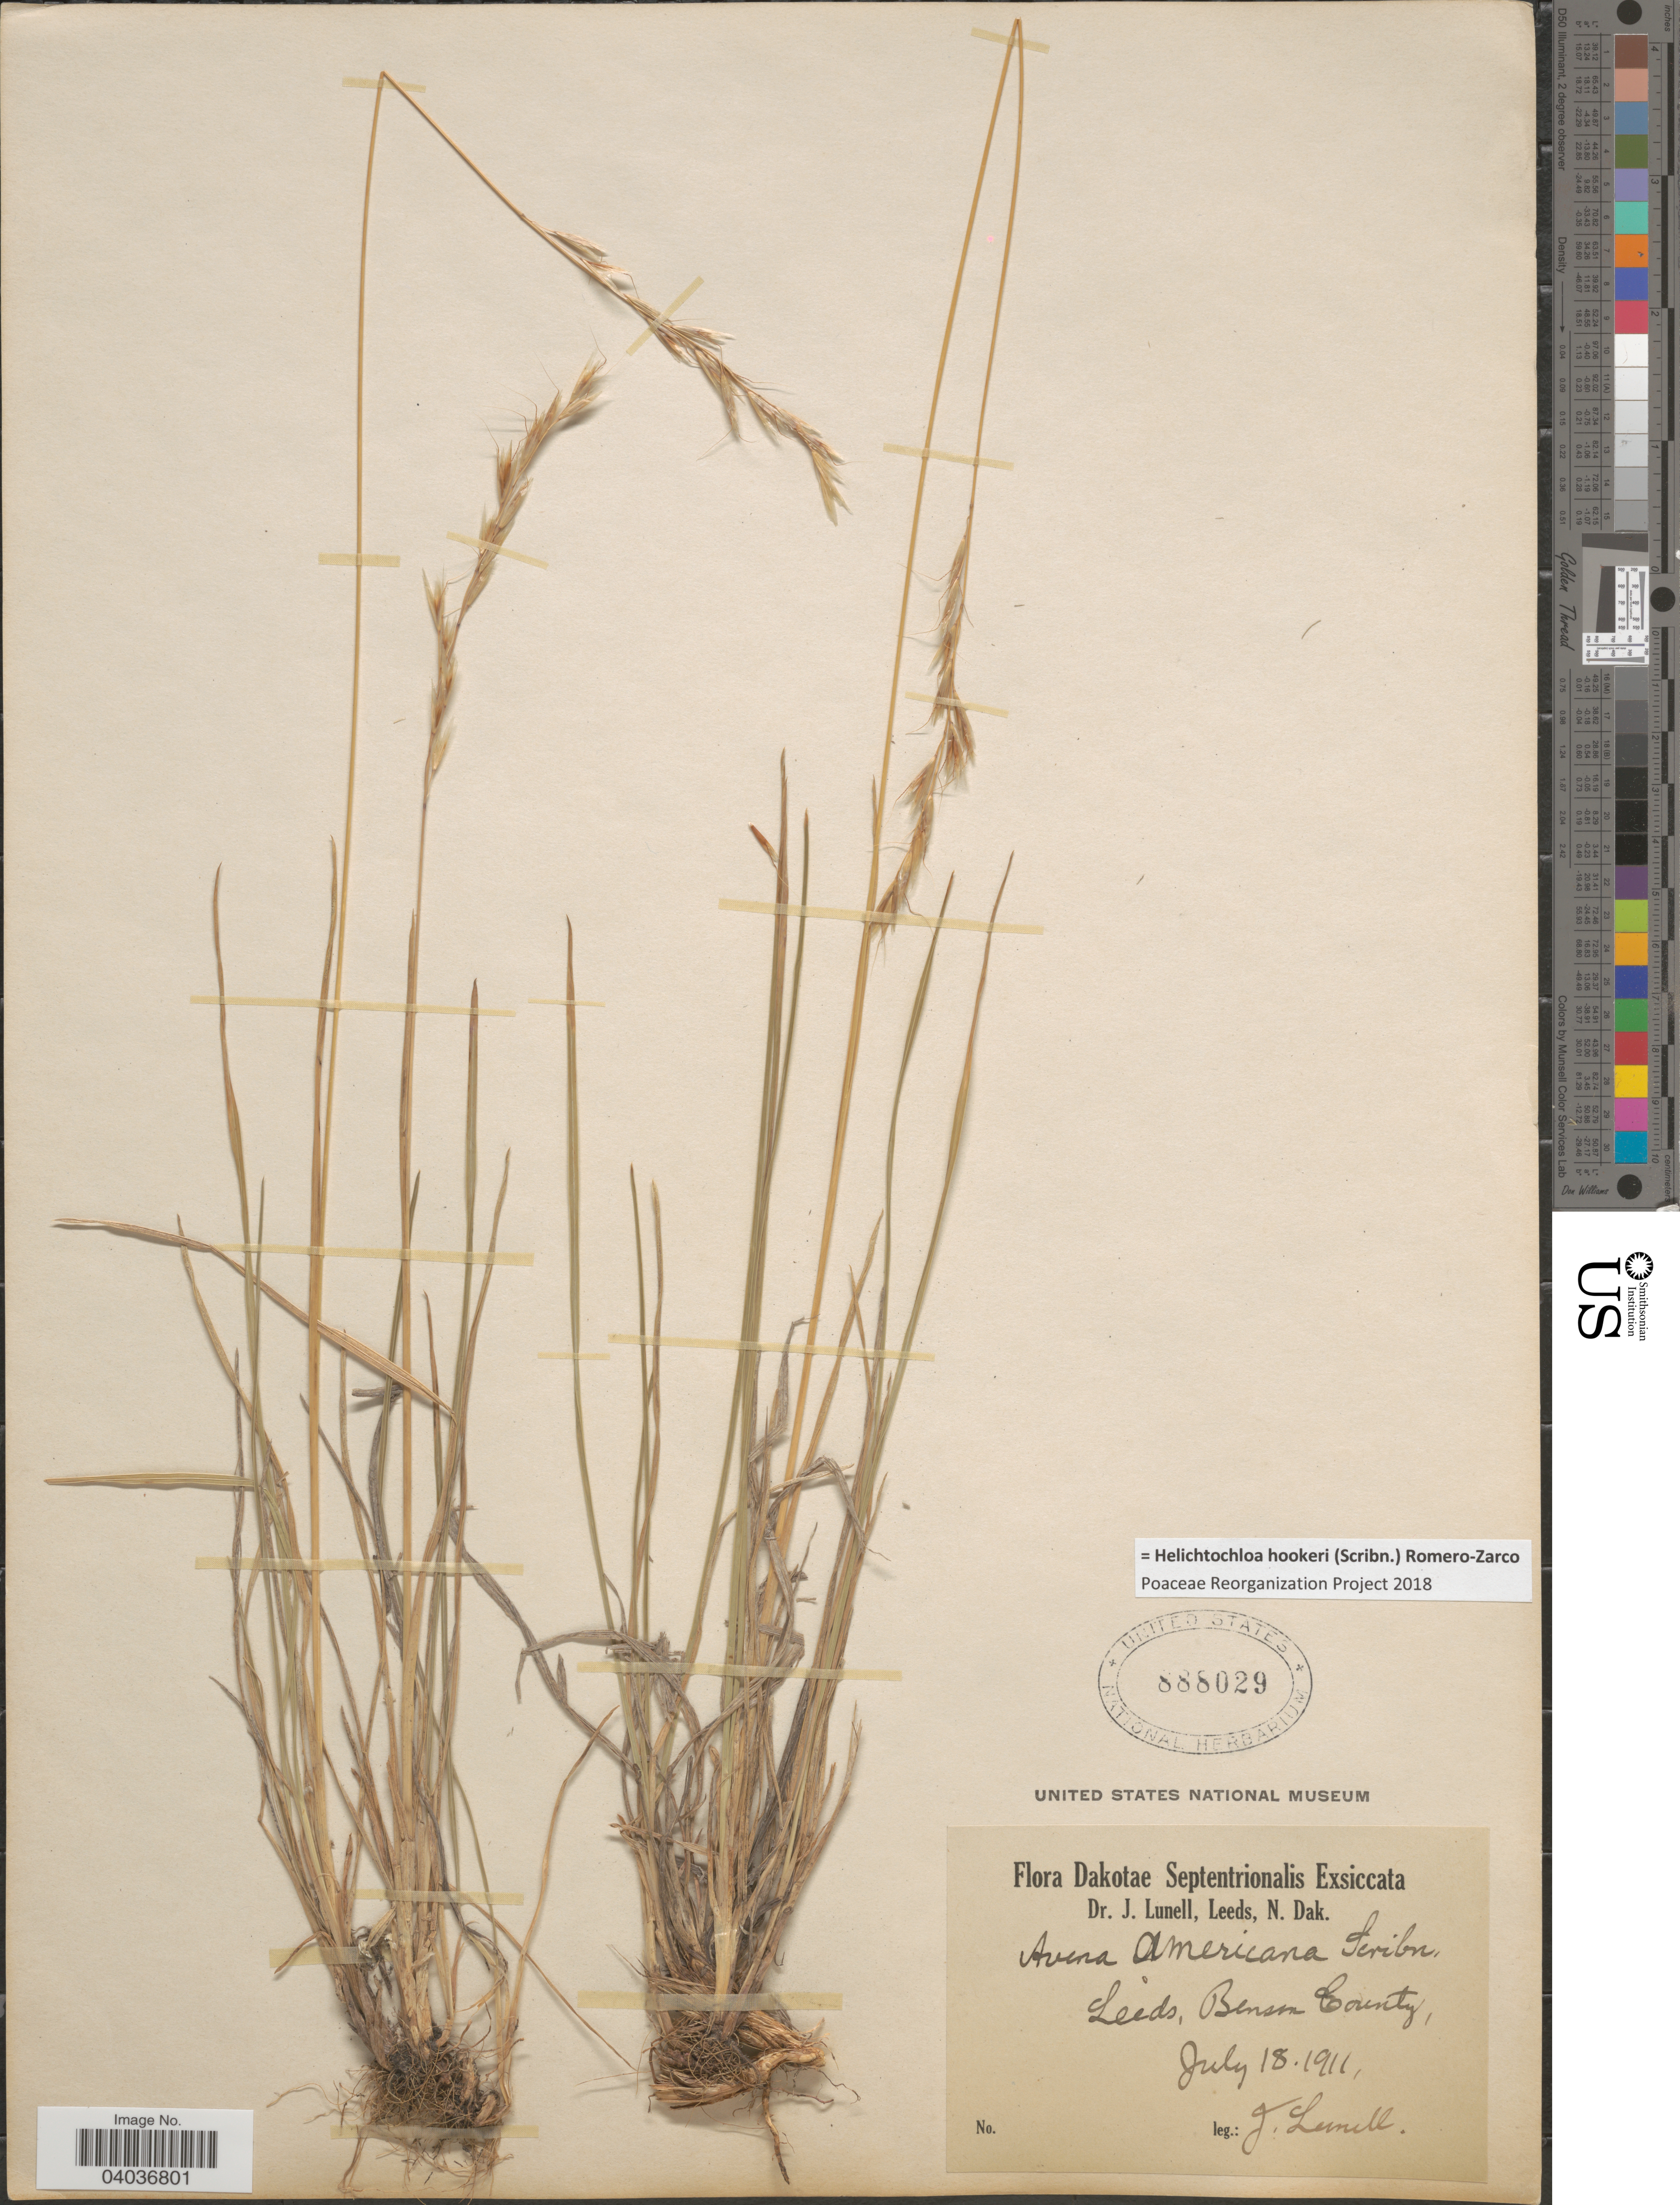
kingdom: Plantae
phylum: Tracheophyta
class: Liliopsida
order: Poales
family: Poaceae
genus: Helictochloa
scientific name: Helictochloa hookeri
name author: (Scribn.) Romero Zarco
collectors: J. Lunell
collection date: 1911-07-18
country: United States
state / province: North Dakota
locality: Dakotae Septentrionalis. Leeds, Benson County.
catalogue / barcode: US 888029